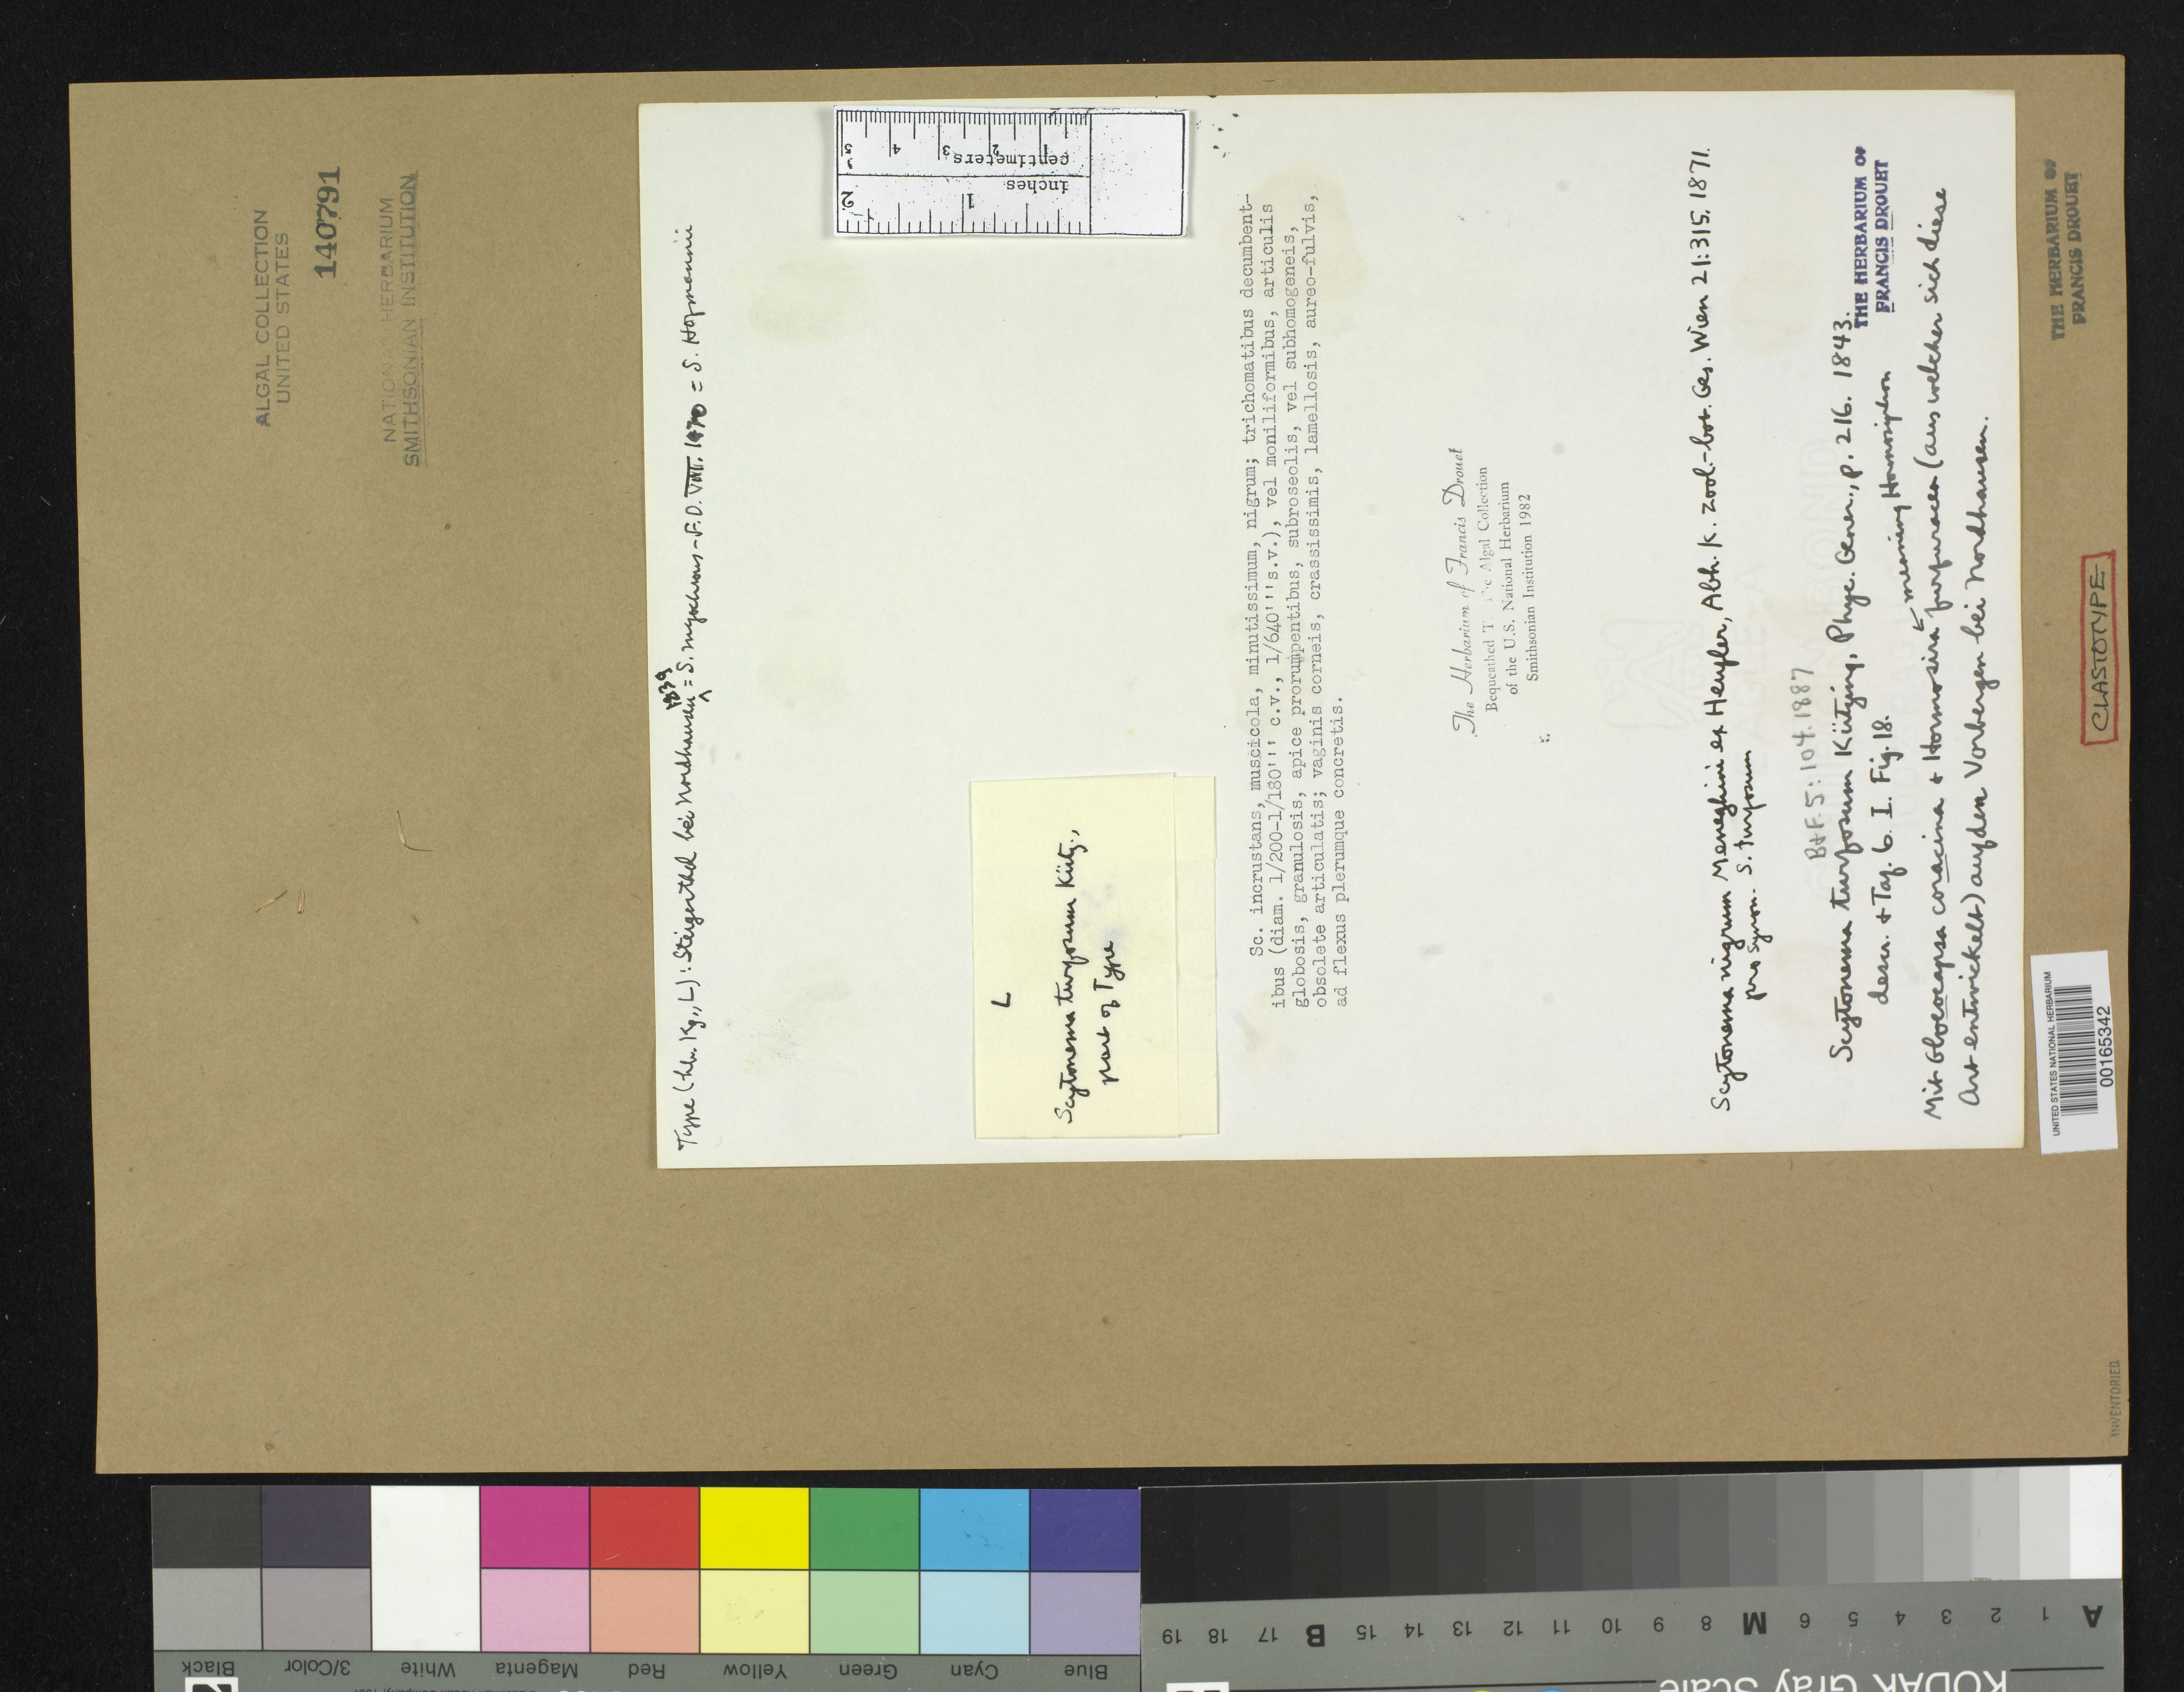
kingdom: Bacteria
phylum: Cyanobacteria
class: Cyanobacteriia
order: Cyanobacteriales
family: Scytonemataceae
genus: Scytonema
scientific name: Scytonema turfosum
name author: Kütz.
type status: Clastotype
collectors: Kuetzing, F.T. (herbarium)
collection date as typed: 1839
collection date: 1839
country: Germany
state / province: Thuringia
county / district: Erfurt District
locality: Steigerthal, Nordhausen.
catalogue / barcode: US 140791